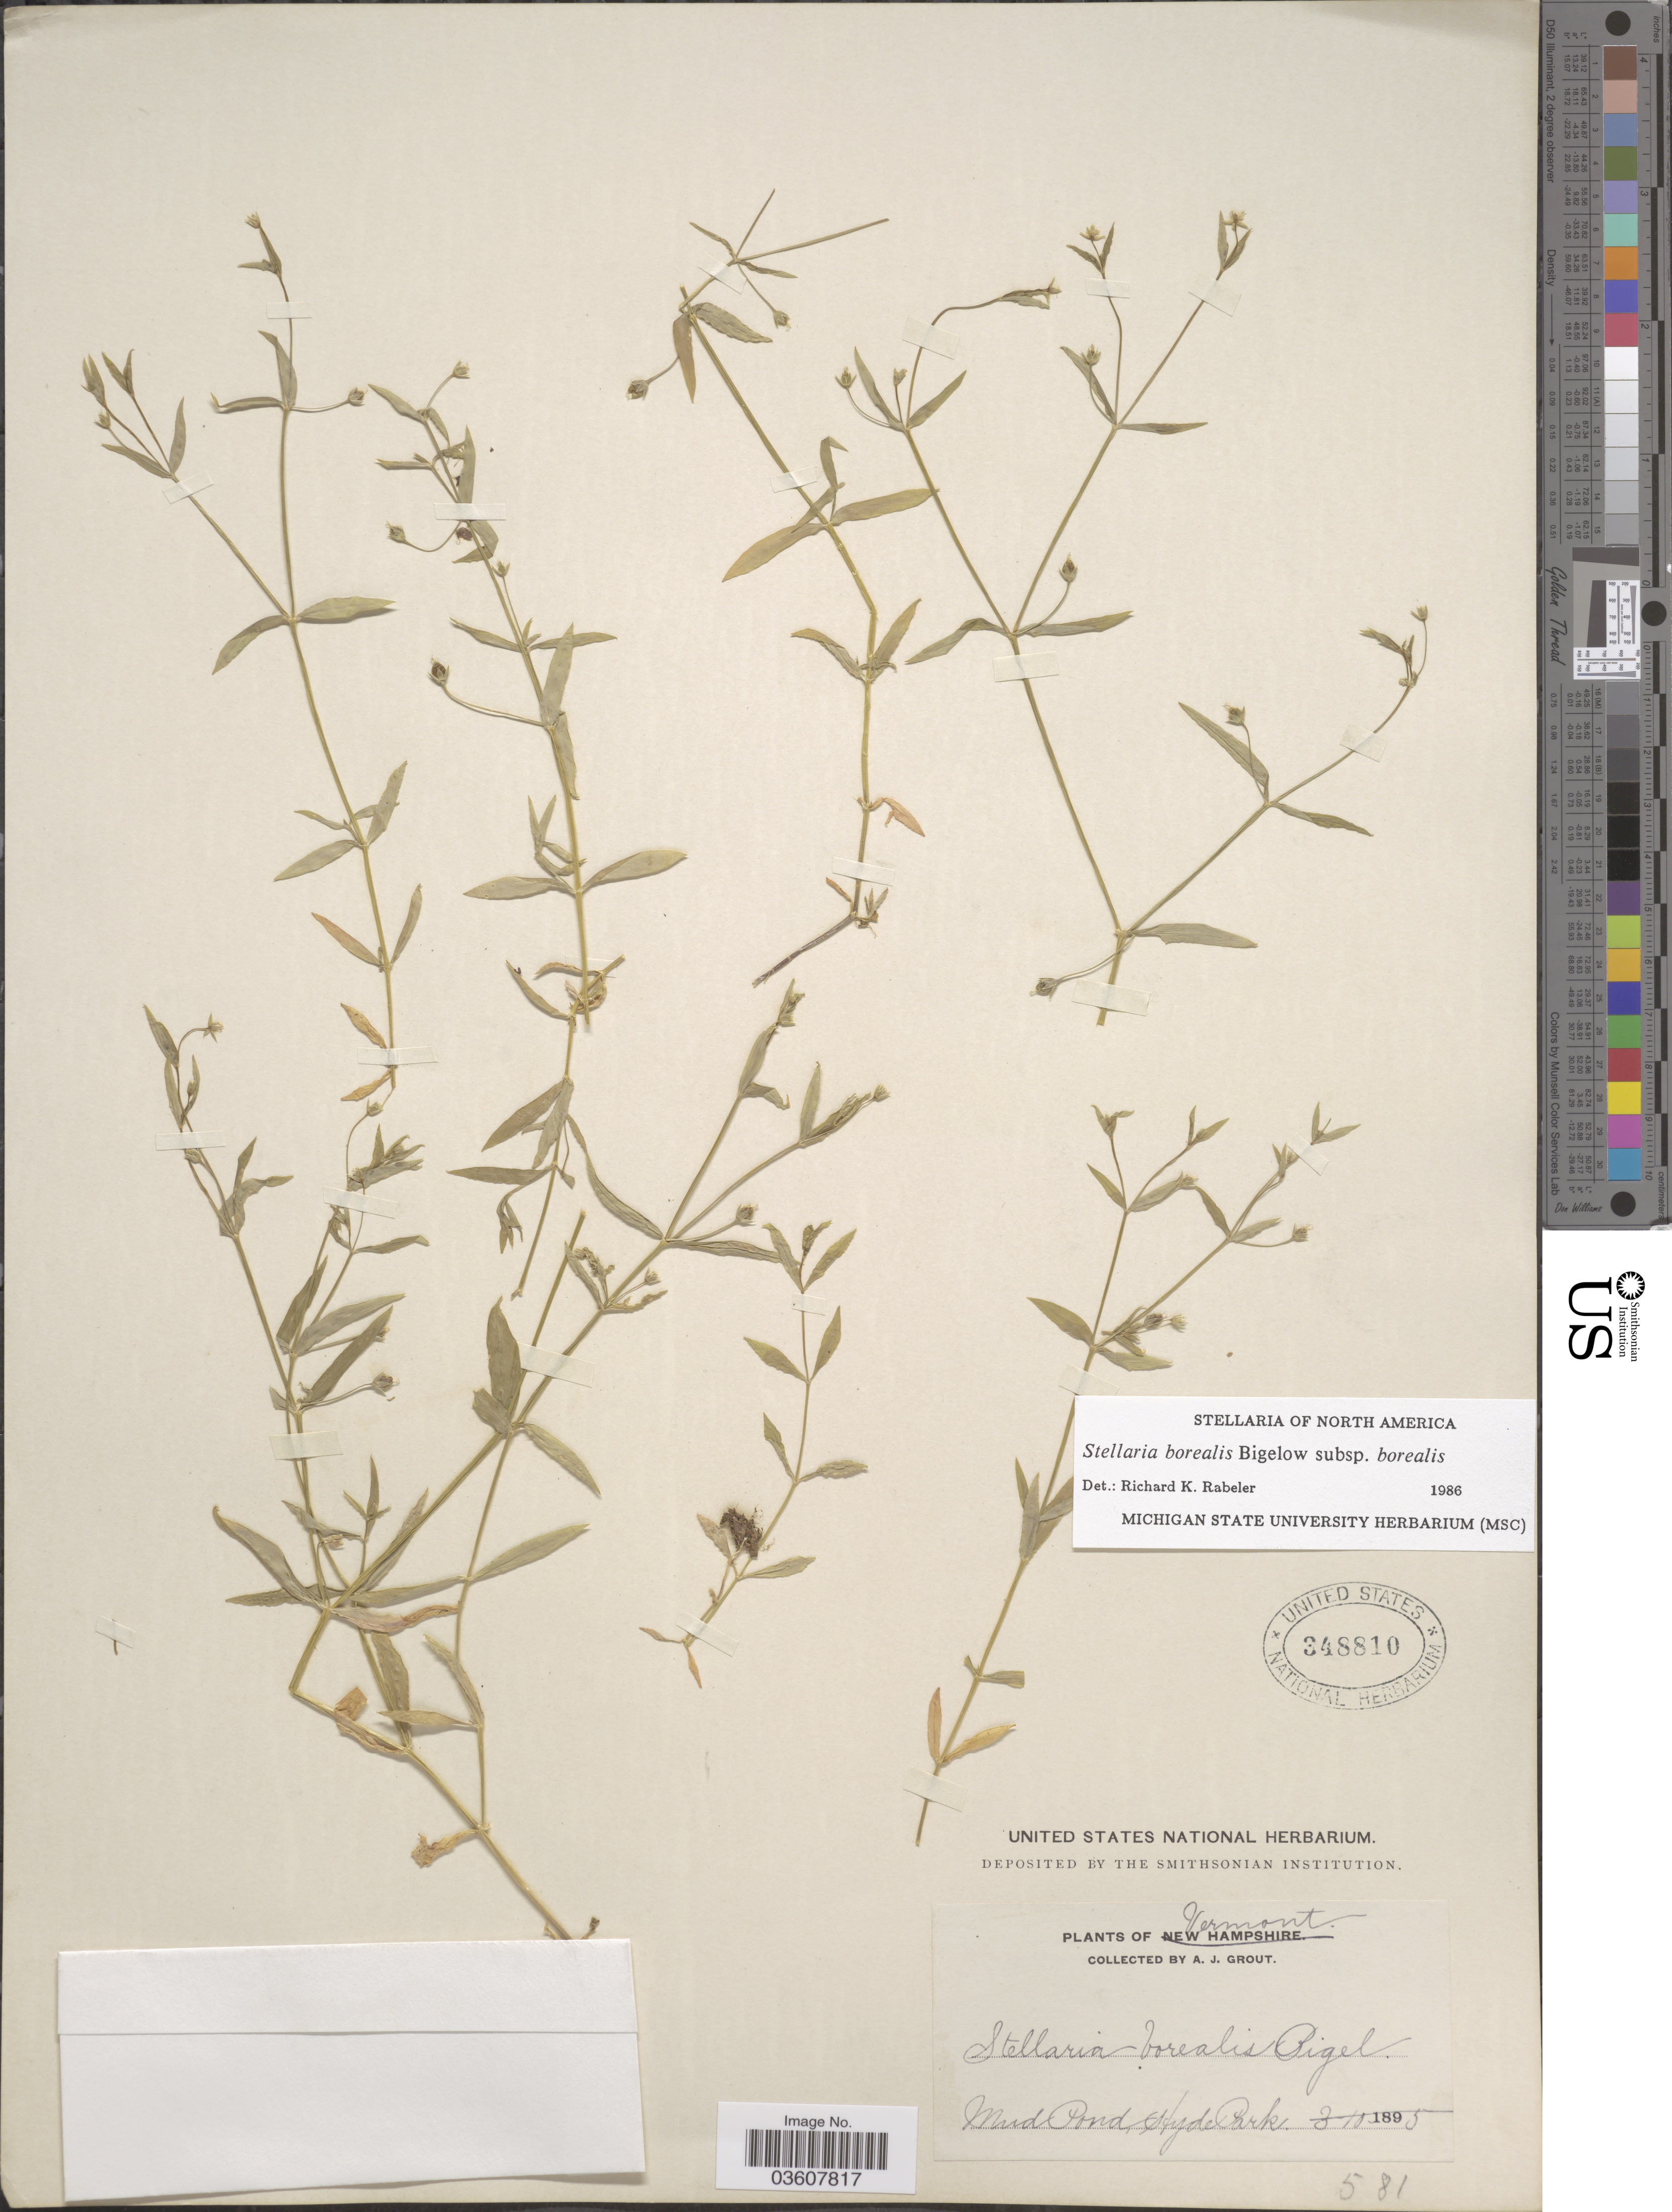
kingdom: Plantae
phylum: Tracheophyta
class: Magnoliopsida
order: Caryophyllales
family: Caryophyllaceae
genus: Stellaria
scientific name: Stellaria borealis subsp. borealis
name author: Bigelow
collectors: A. J. Grout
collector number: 581?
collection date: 1895-03-10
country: United States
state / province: Vermont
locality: Mud Pond, Hyde Park.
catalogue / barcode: US 348810